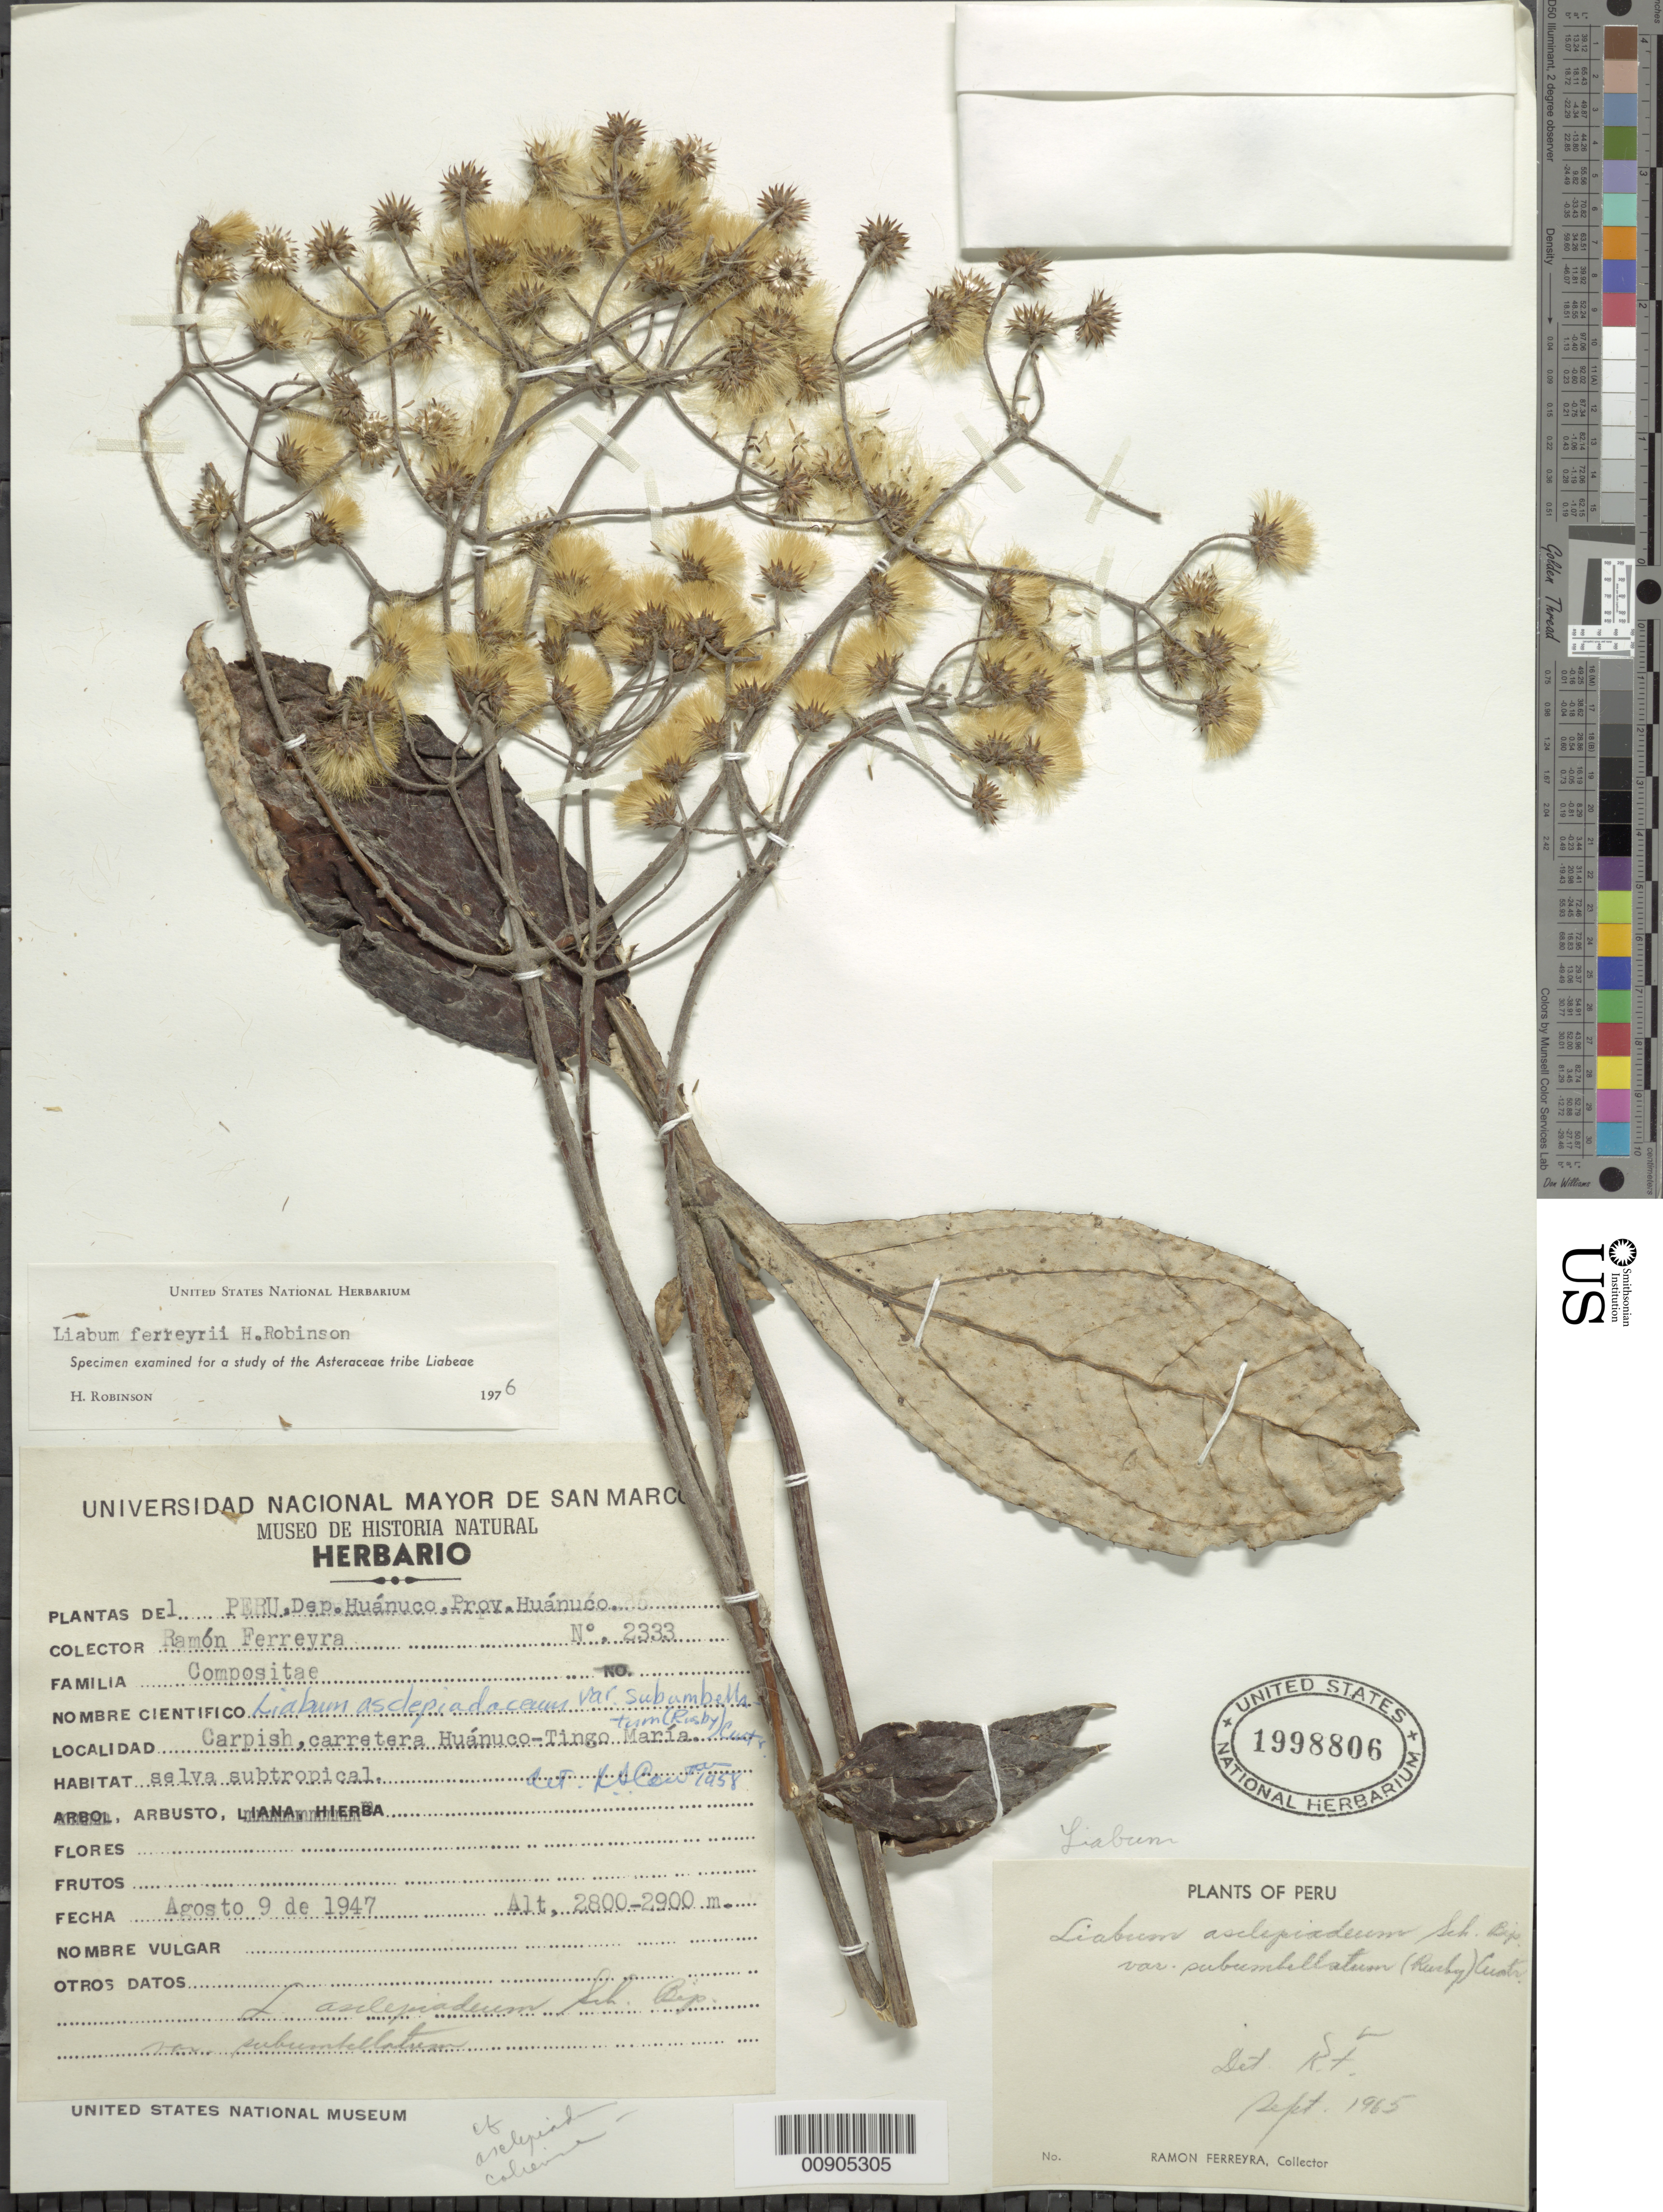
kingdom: Plantae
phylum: Tracheophyta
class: Magnoliopsida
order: Asterales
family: Asteraceae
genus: Liabum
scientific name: Liabum ferreyrae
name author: H. Rob.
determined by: Robinson, Harold E., (US)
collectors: R. A. Ferreyra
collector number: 2333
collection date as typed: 9 August 1947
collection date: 1947-08-09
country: Peru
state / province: Huánuco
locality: Dpto. Huánuco, Prov. Huánuco, Carpish, carretera Huánuco-Tingo María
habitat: Selva subtropical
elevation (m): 2800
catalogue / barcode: US 1998806